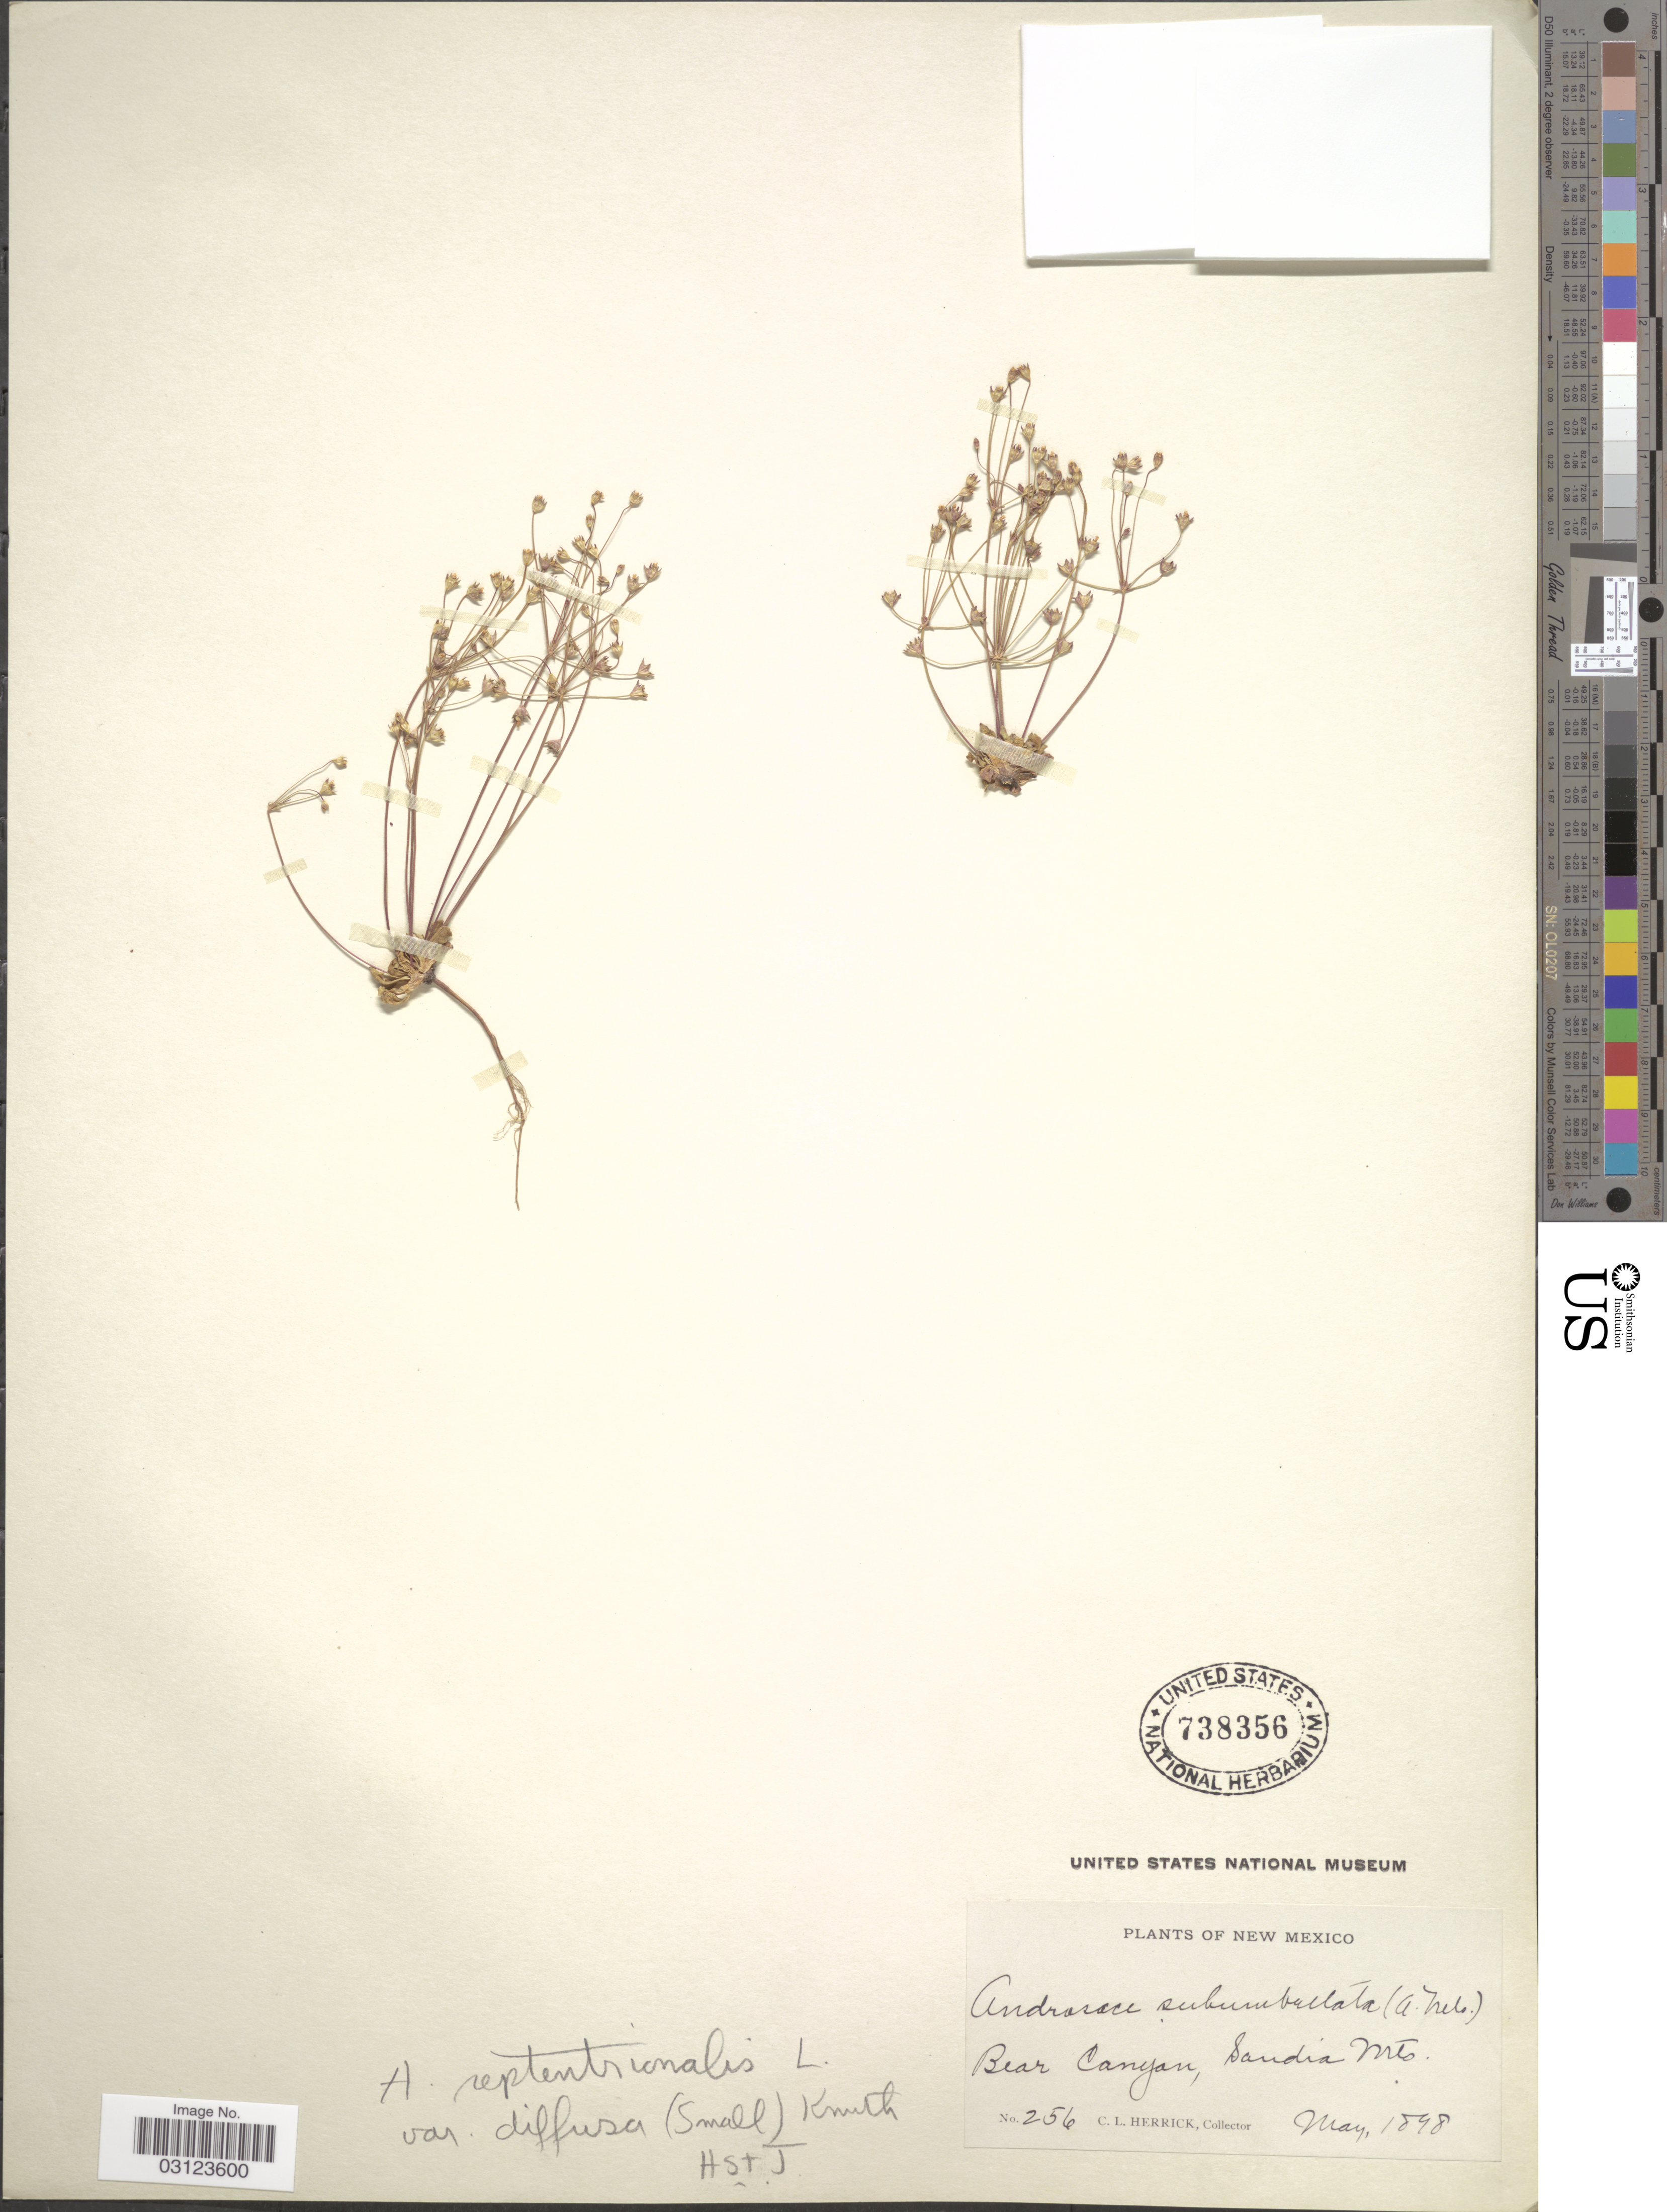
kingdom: Plantae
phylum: Tracheophyta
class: Magnoliopsida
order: Ericales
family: Primulaceae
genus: Androsace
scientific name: Androsace septentrionalis var. puberulenta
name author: (Rydb.) R. Knuth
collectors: C. Herrick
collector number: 256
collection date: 1898-05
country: United States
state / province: New Mexico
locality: Bear Canyon, Sandia Mts.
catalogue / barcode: US 738356